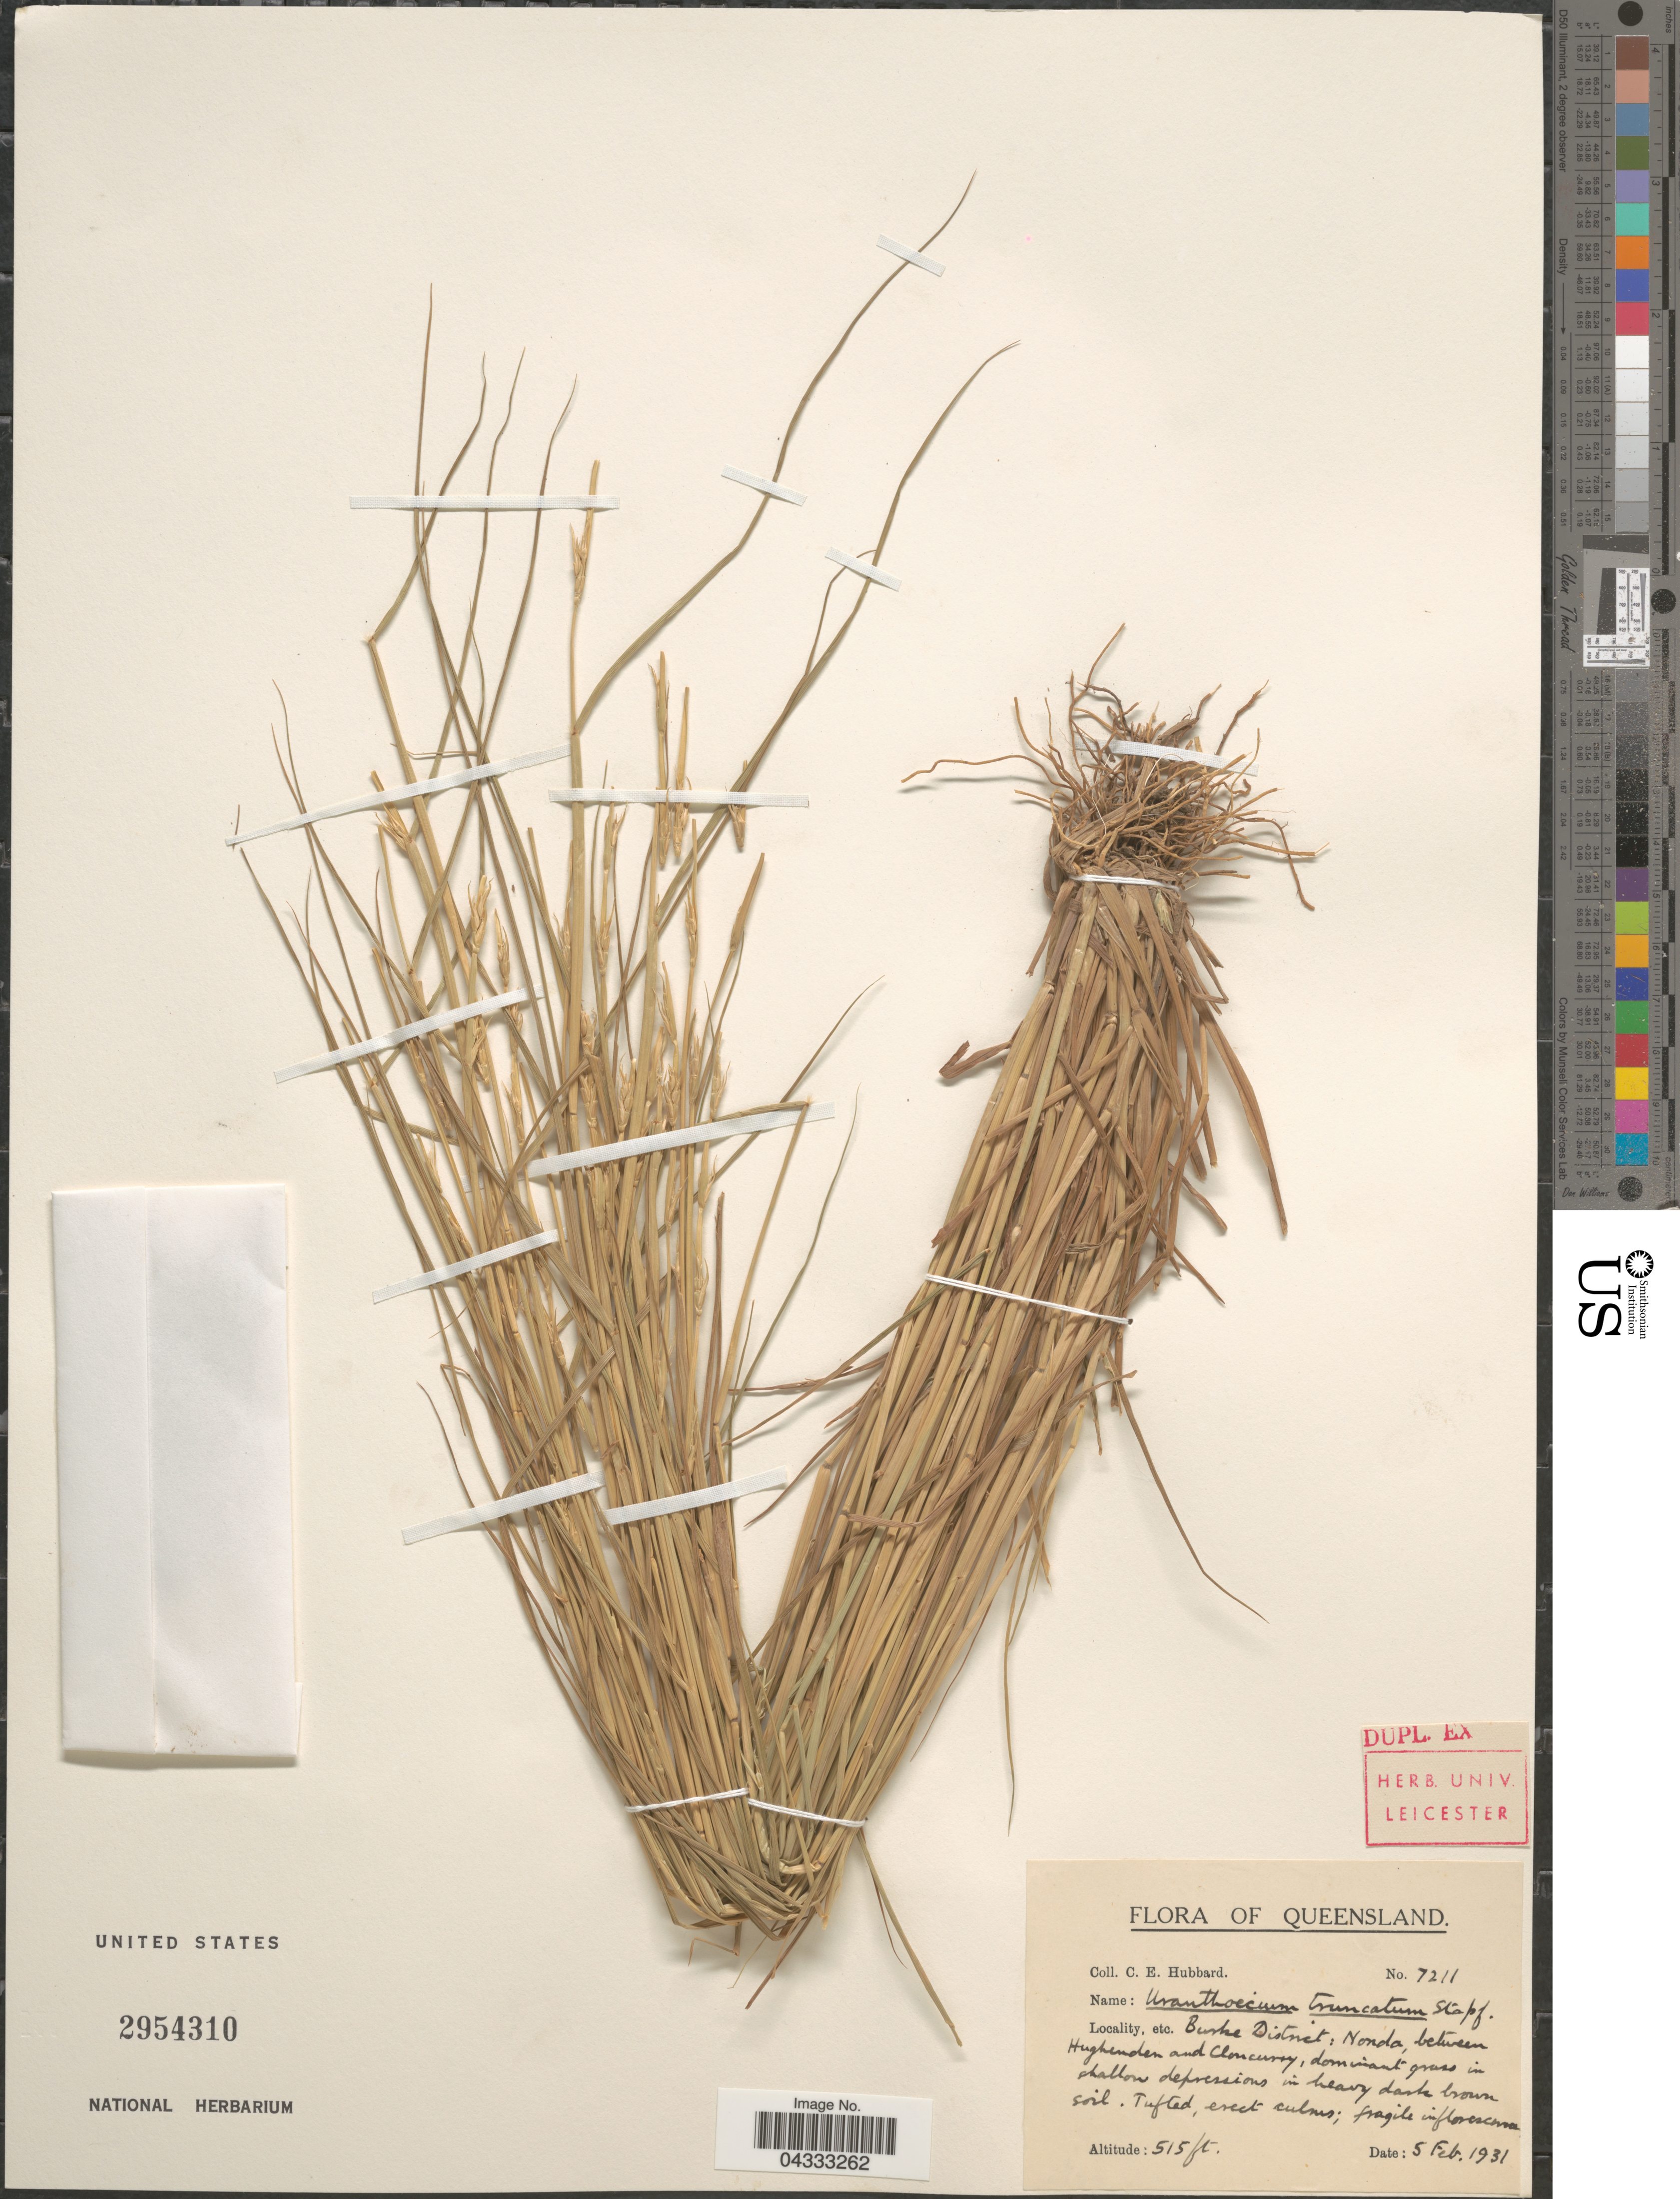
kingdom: Plantae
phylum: Tracheophyta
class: Liliopsida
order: Poales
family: Poaceae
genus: Uranthoecium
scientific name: Uranthoecium truncatum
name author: (Maiden & Betche) Stapf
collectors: C. E. Hubbard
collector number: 7211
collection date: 1931-02-05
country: Australia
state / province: Queensland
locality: Burke District: Nonda, between Hughenden and Cloncurry.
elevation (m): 157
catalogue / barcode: US 2954310